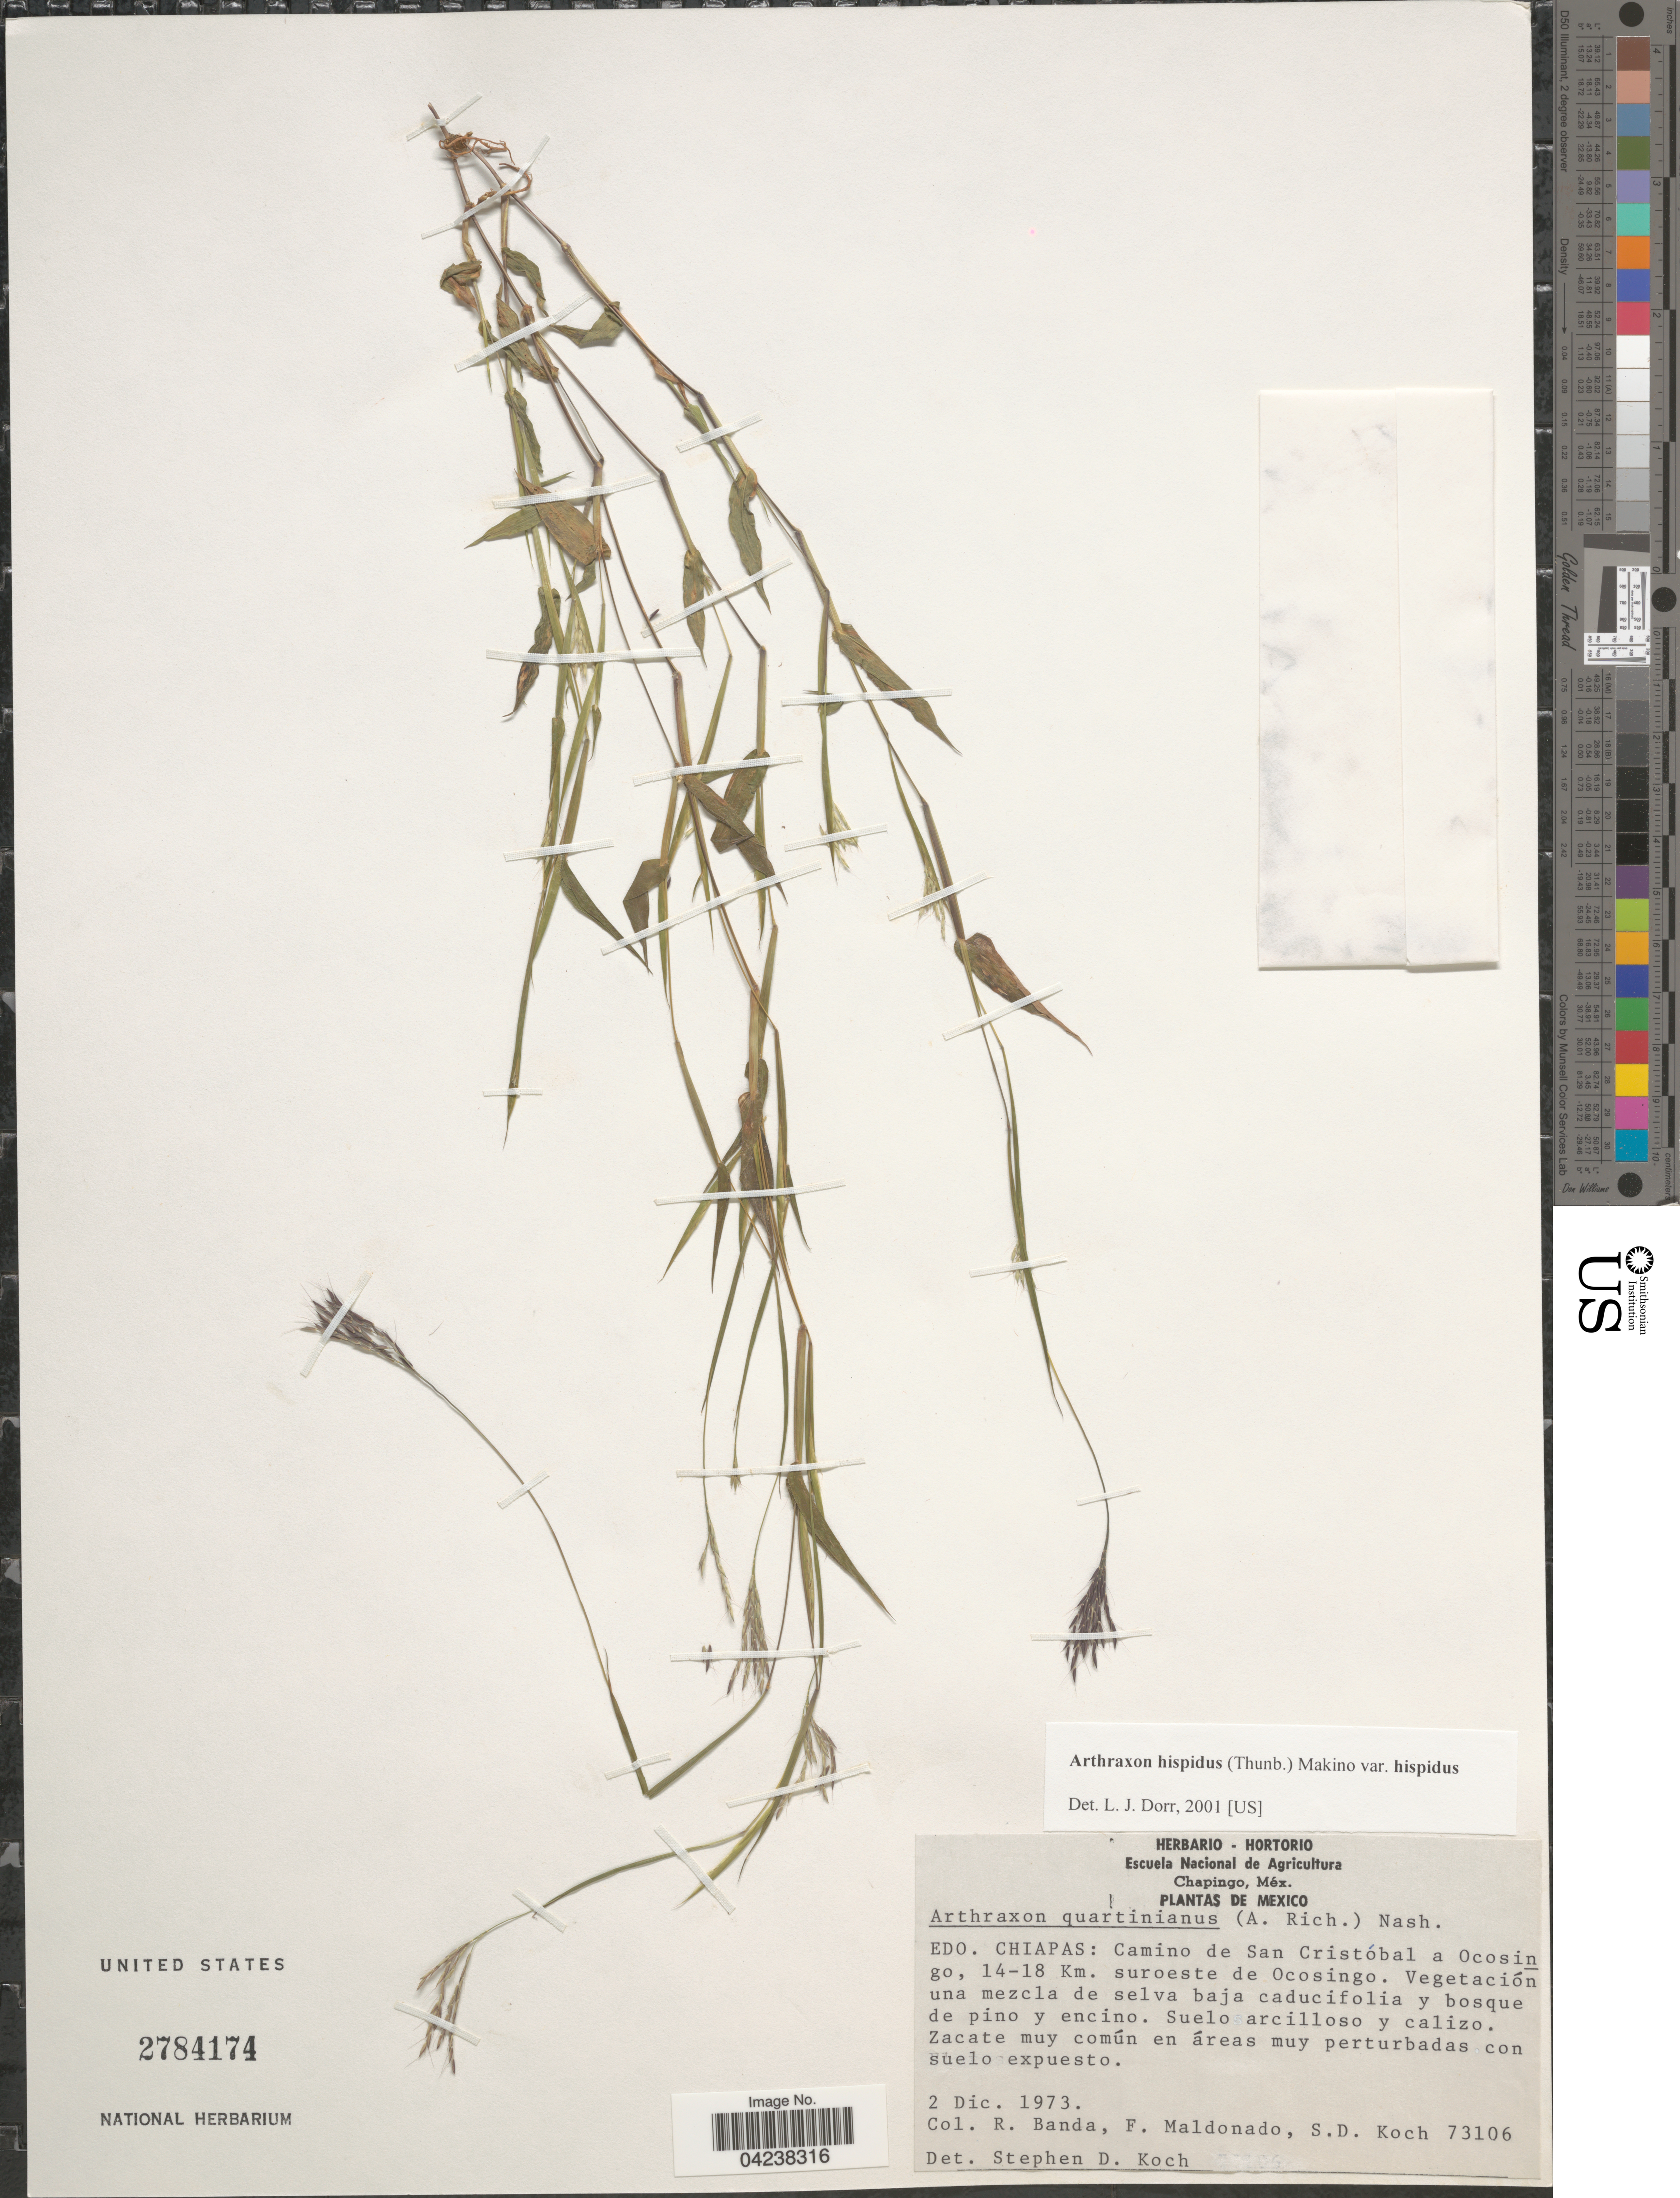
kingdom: Plantae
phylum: Tracheophyta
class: Liliopsida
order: Poales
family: Poaceae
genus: Arthraxon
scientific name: Arthraxon hispidus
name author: (Thunb.) Makino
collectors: R. Banda, F. Maldonado & S. Koch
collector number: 73106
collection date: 1973-12-02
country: Mexico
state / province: Chiapas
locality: Camino de San Cristóbal a Ocosingo, 14-18 Km. suroeste de Ocosingo.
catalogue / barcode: US 2784174